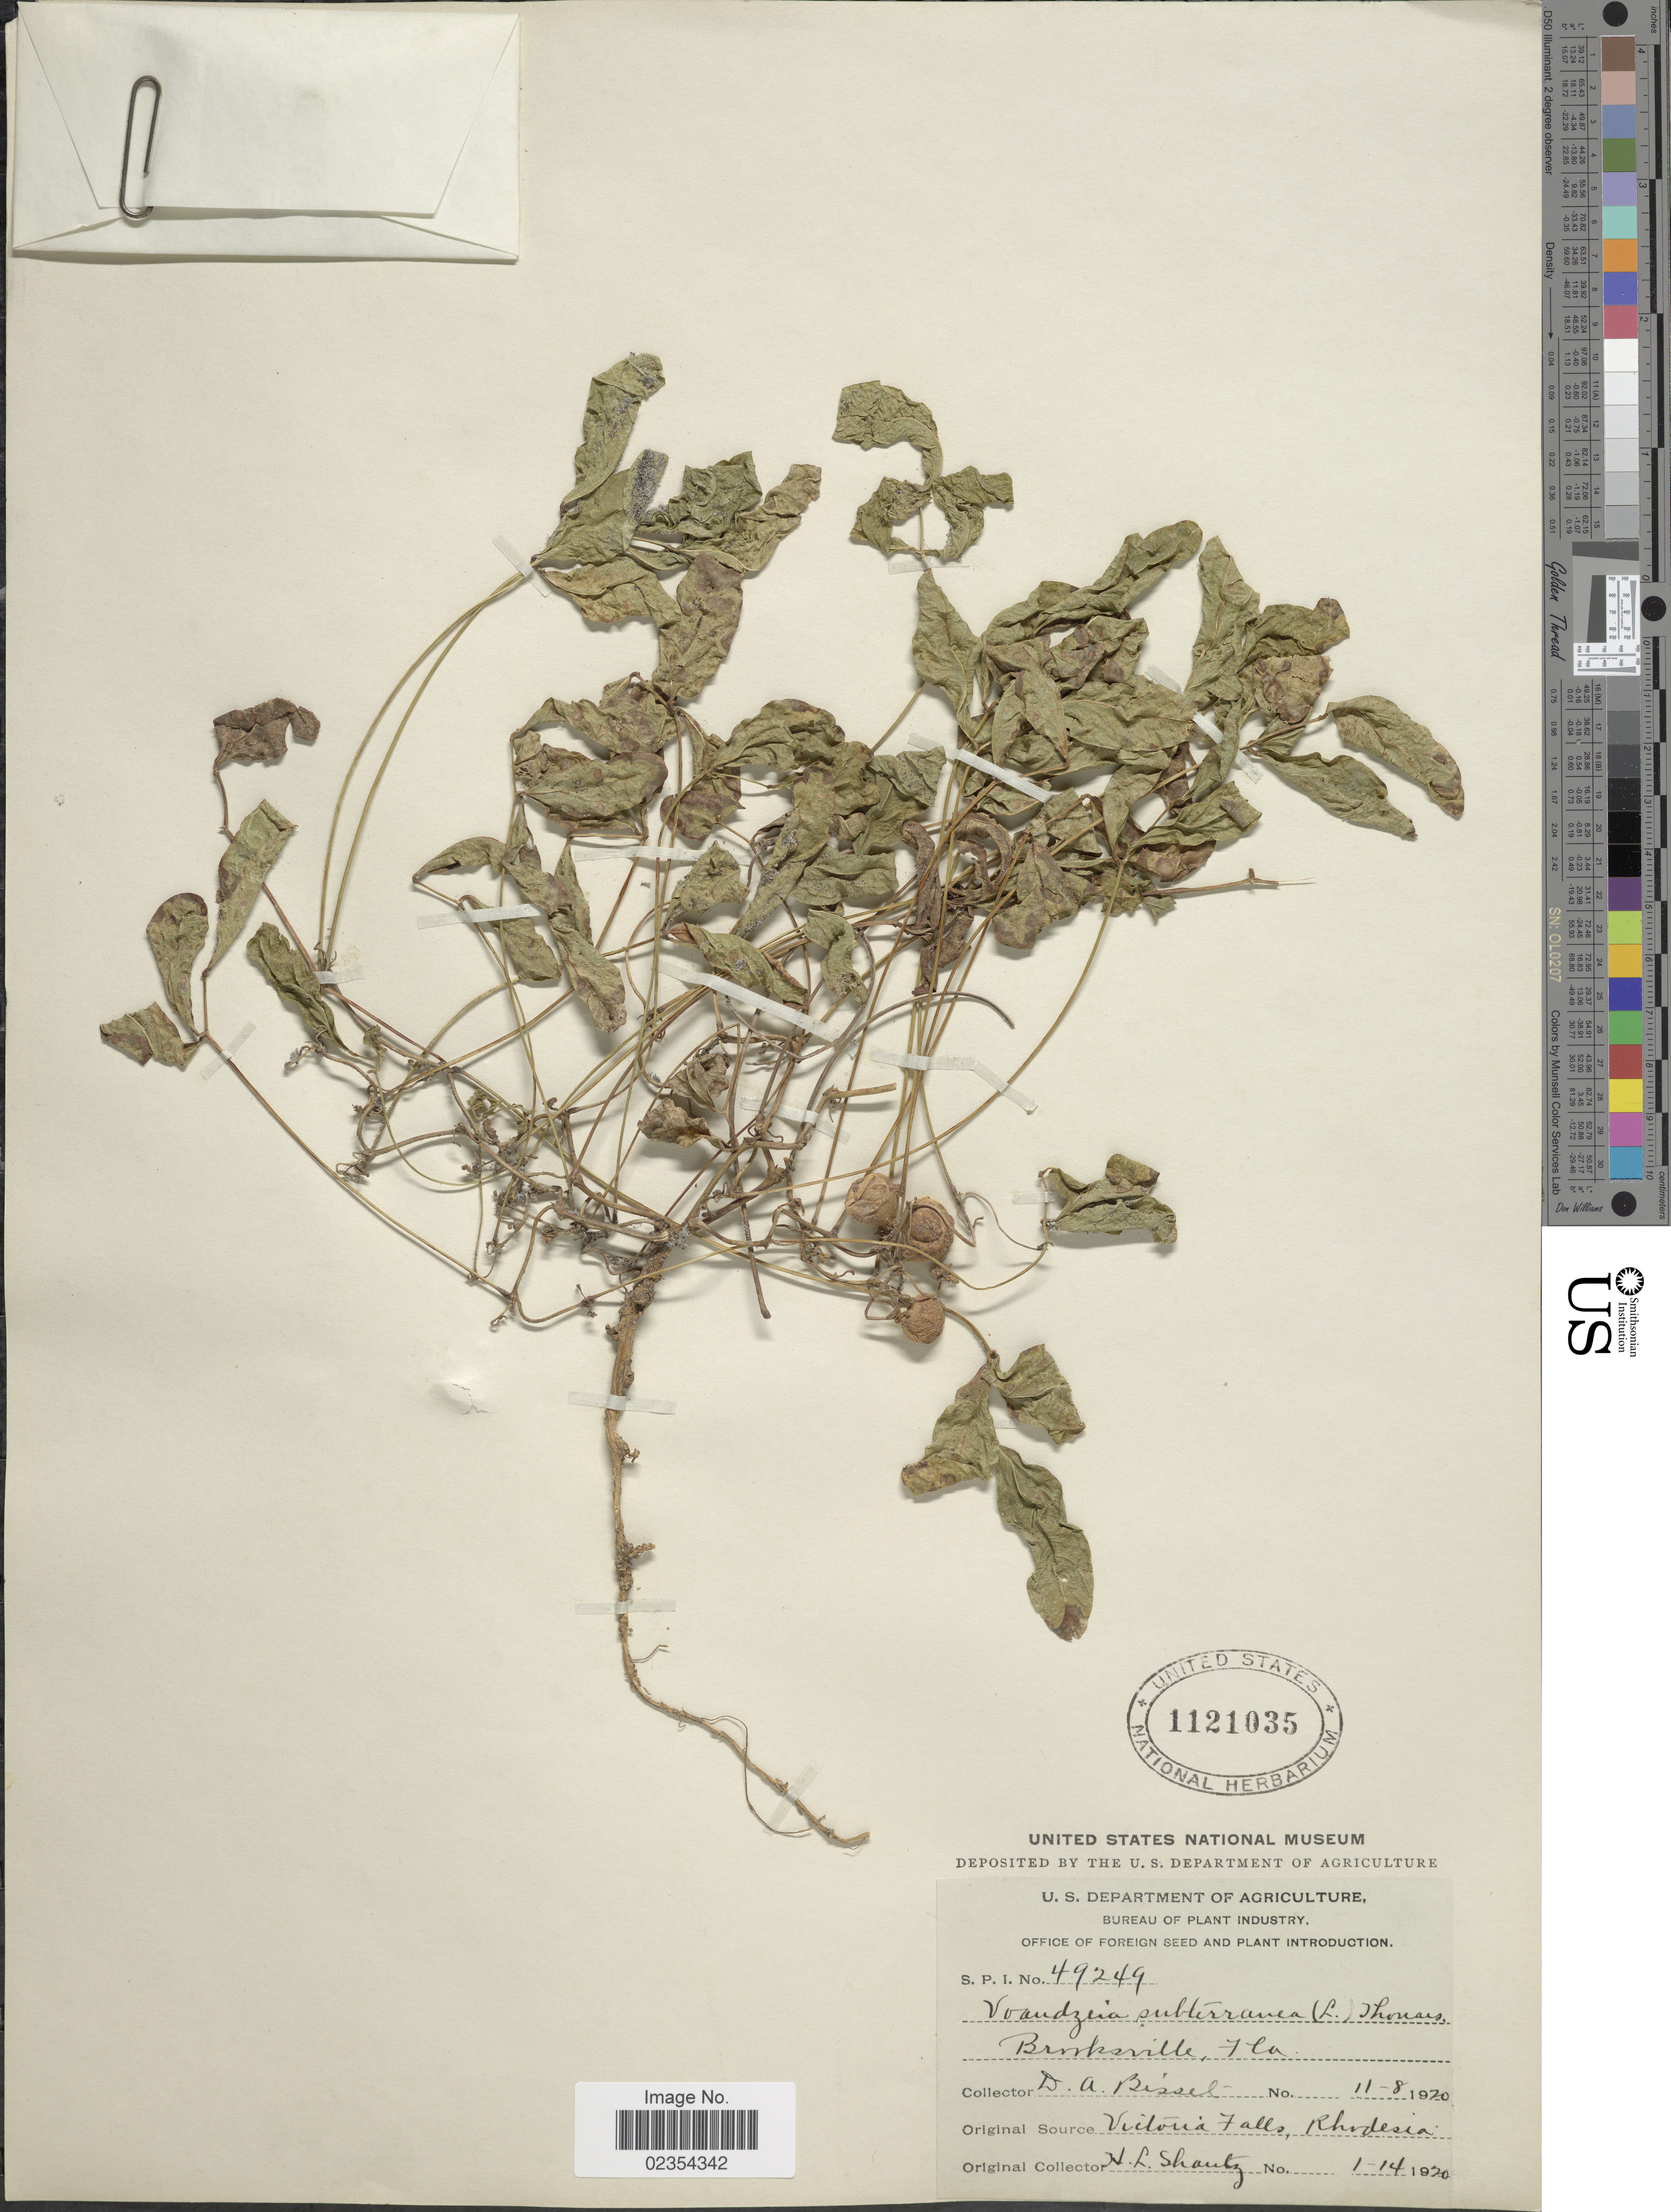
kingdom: Plantae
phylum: Tracheophyta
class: Magnoliopsida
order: Fabales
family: Fabaceae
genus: Vigna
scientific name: Vigna subterranea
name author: (L.) Verdc.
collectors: D. Bissel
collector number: S.P.I. 49249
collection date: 1920-11-08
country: United States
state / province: Florida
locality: Brooksville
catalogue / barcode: US 1121035